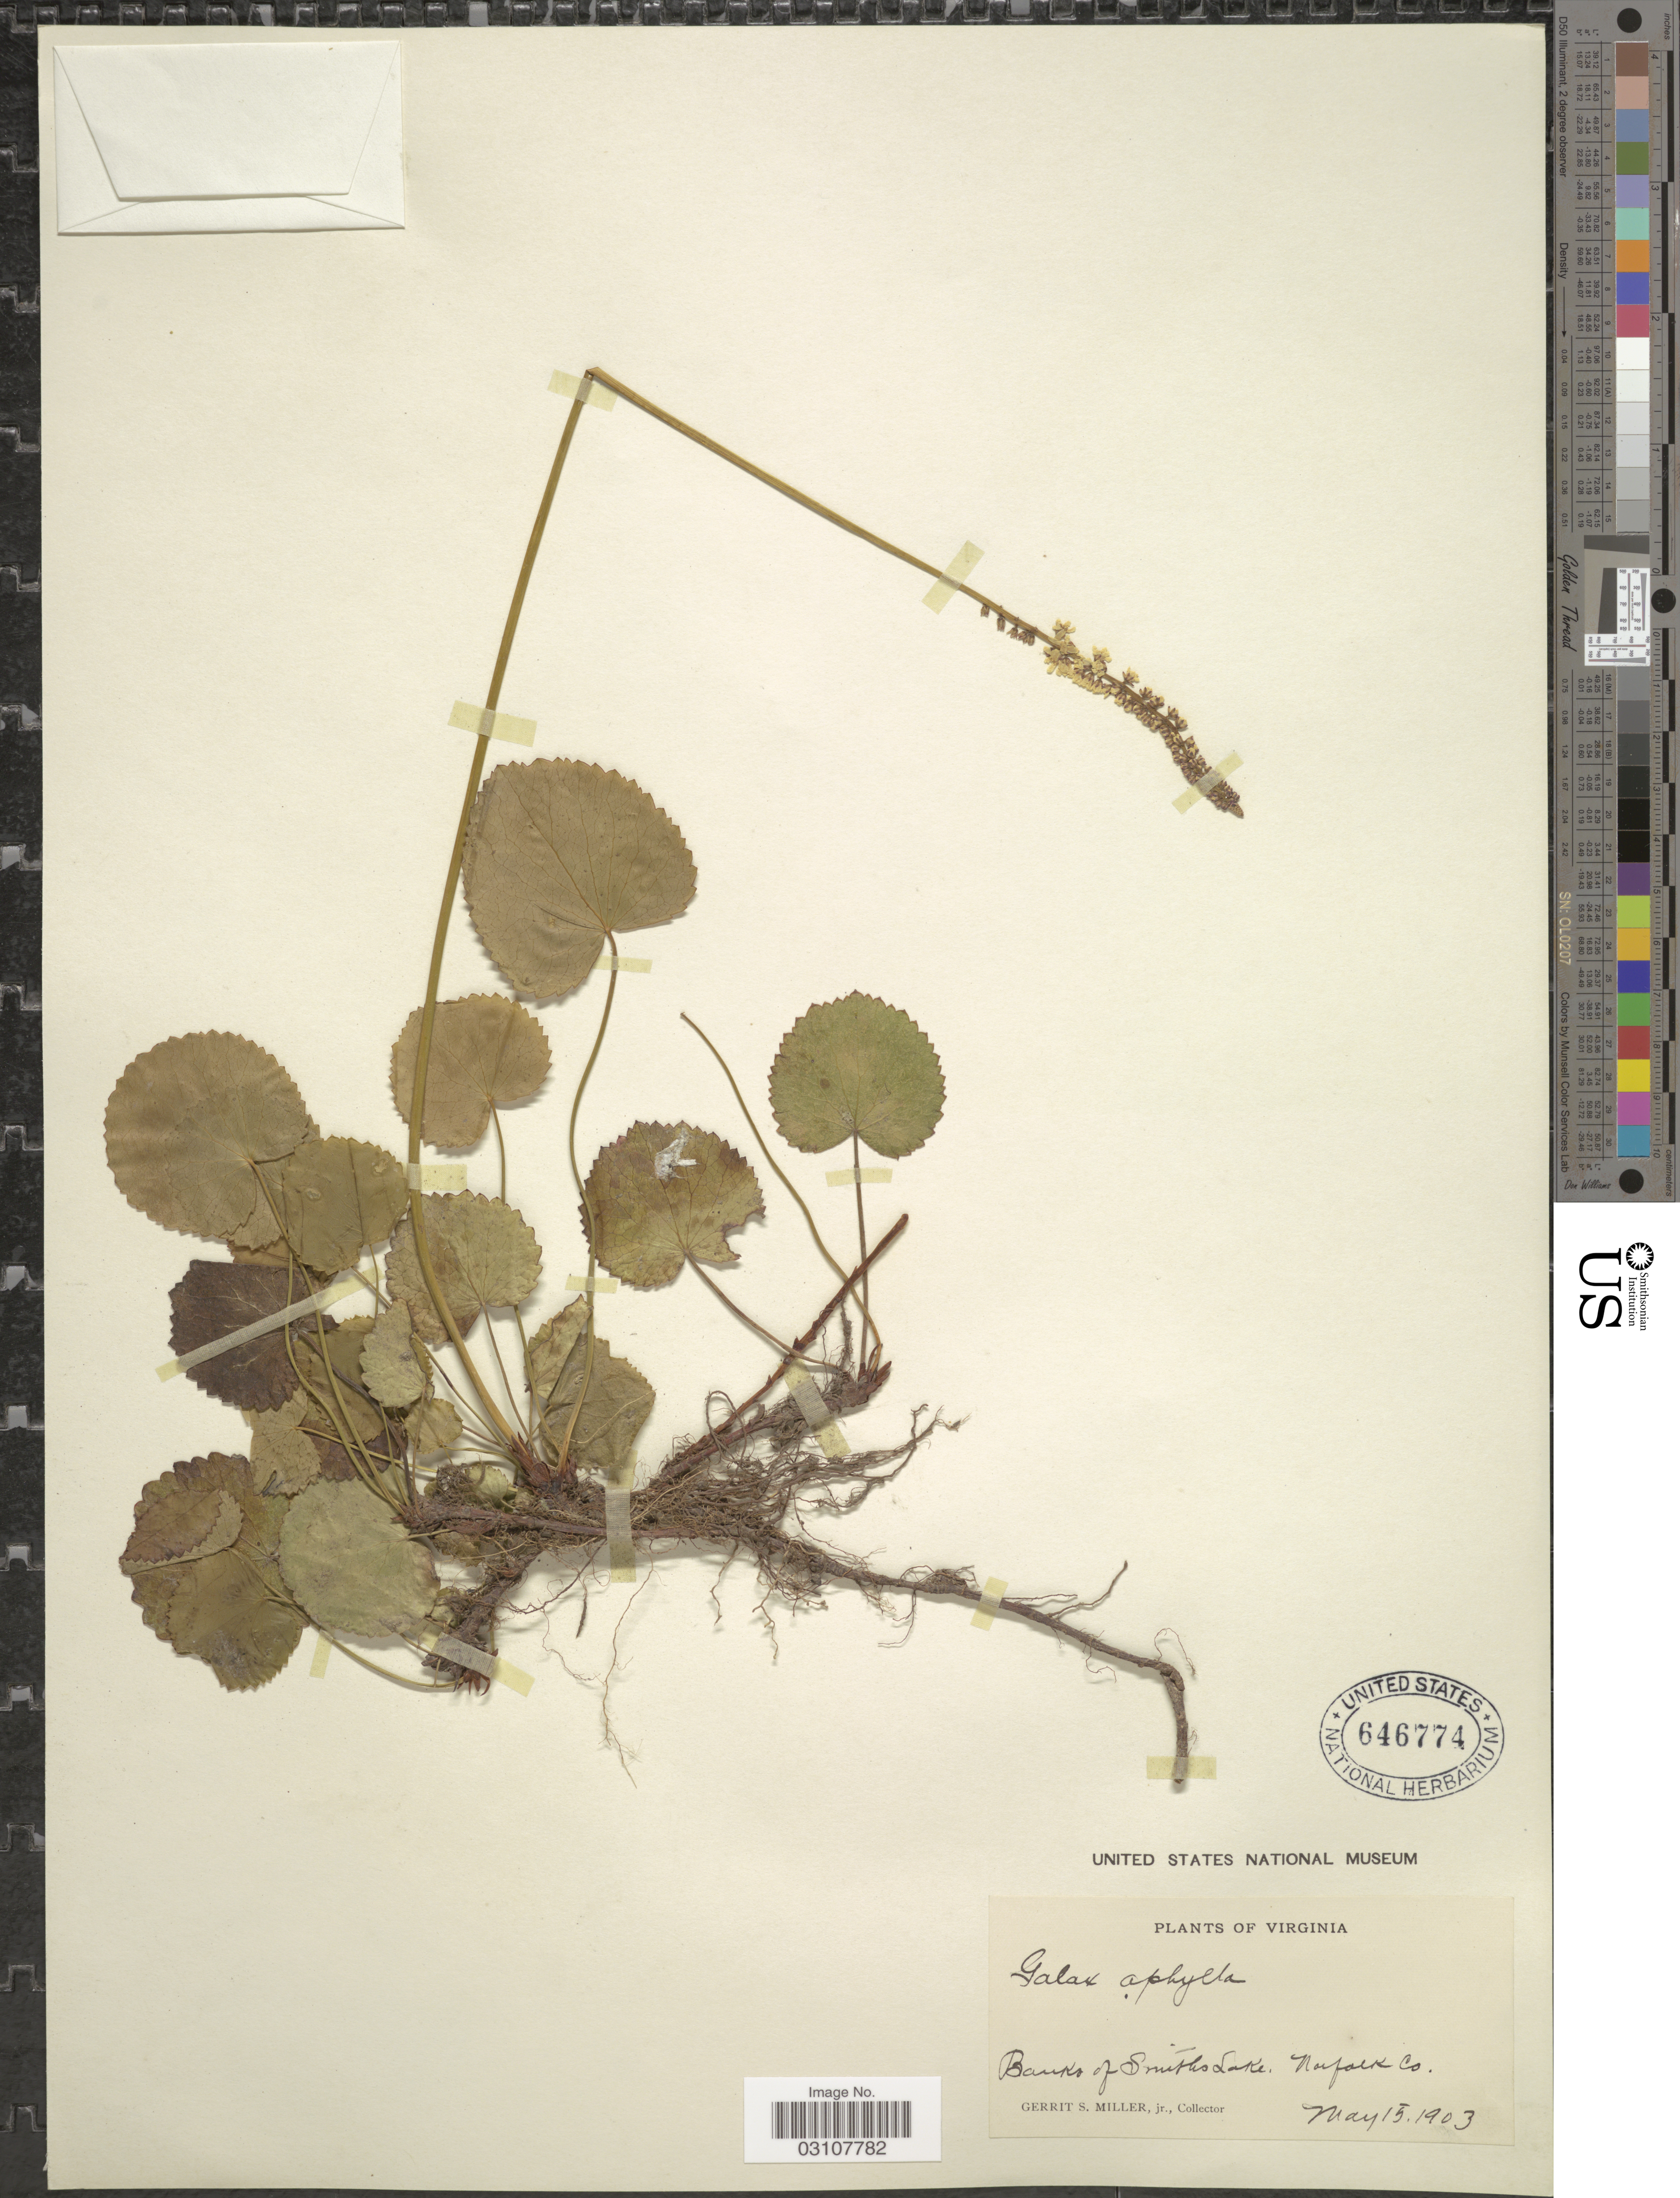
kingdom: Plantae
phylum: Tracheophyta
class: Magnoliopsida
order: Ericales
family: Diapensiaceae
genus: Galax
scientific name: Galax urceolata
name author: (Poir.) Brummitt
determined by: Gaynor, Michelle L., (FLAS), University of Florida (UNITED STATES)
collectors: G. S. Miller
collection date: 1903-05-15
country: United States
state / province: Virginia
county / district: City of Norfolk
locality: Banks of Smiths Lake.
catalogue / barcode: US 646774